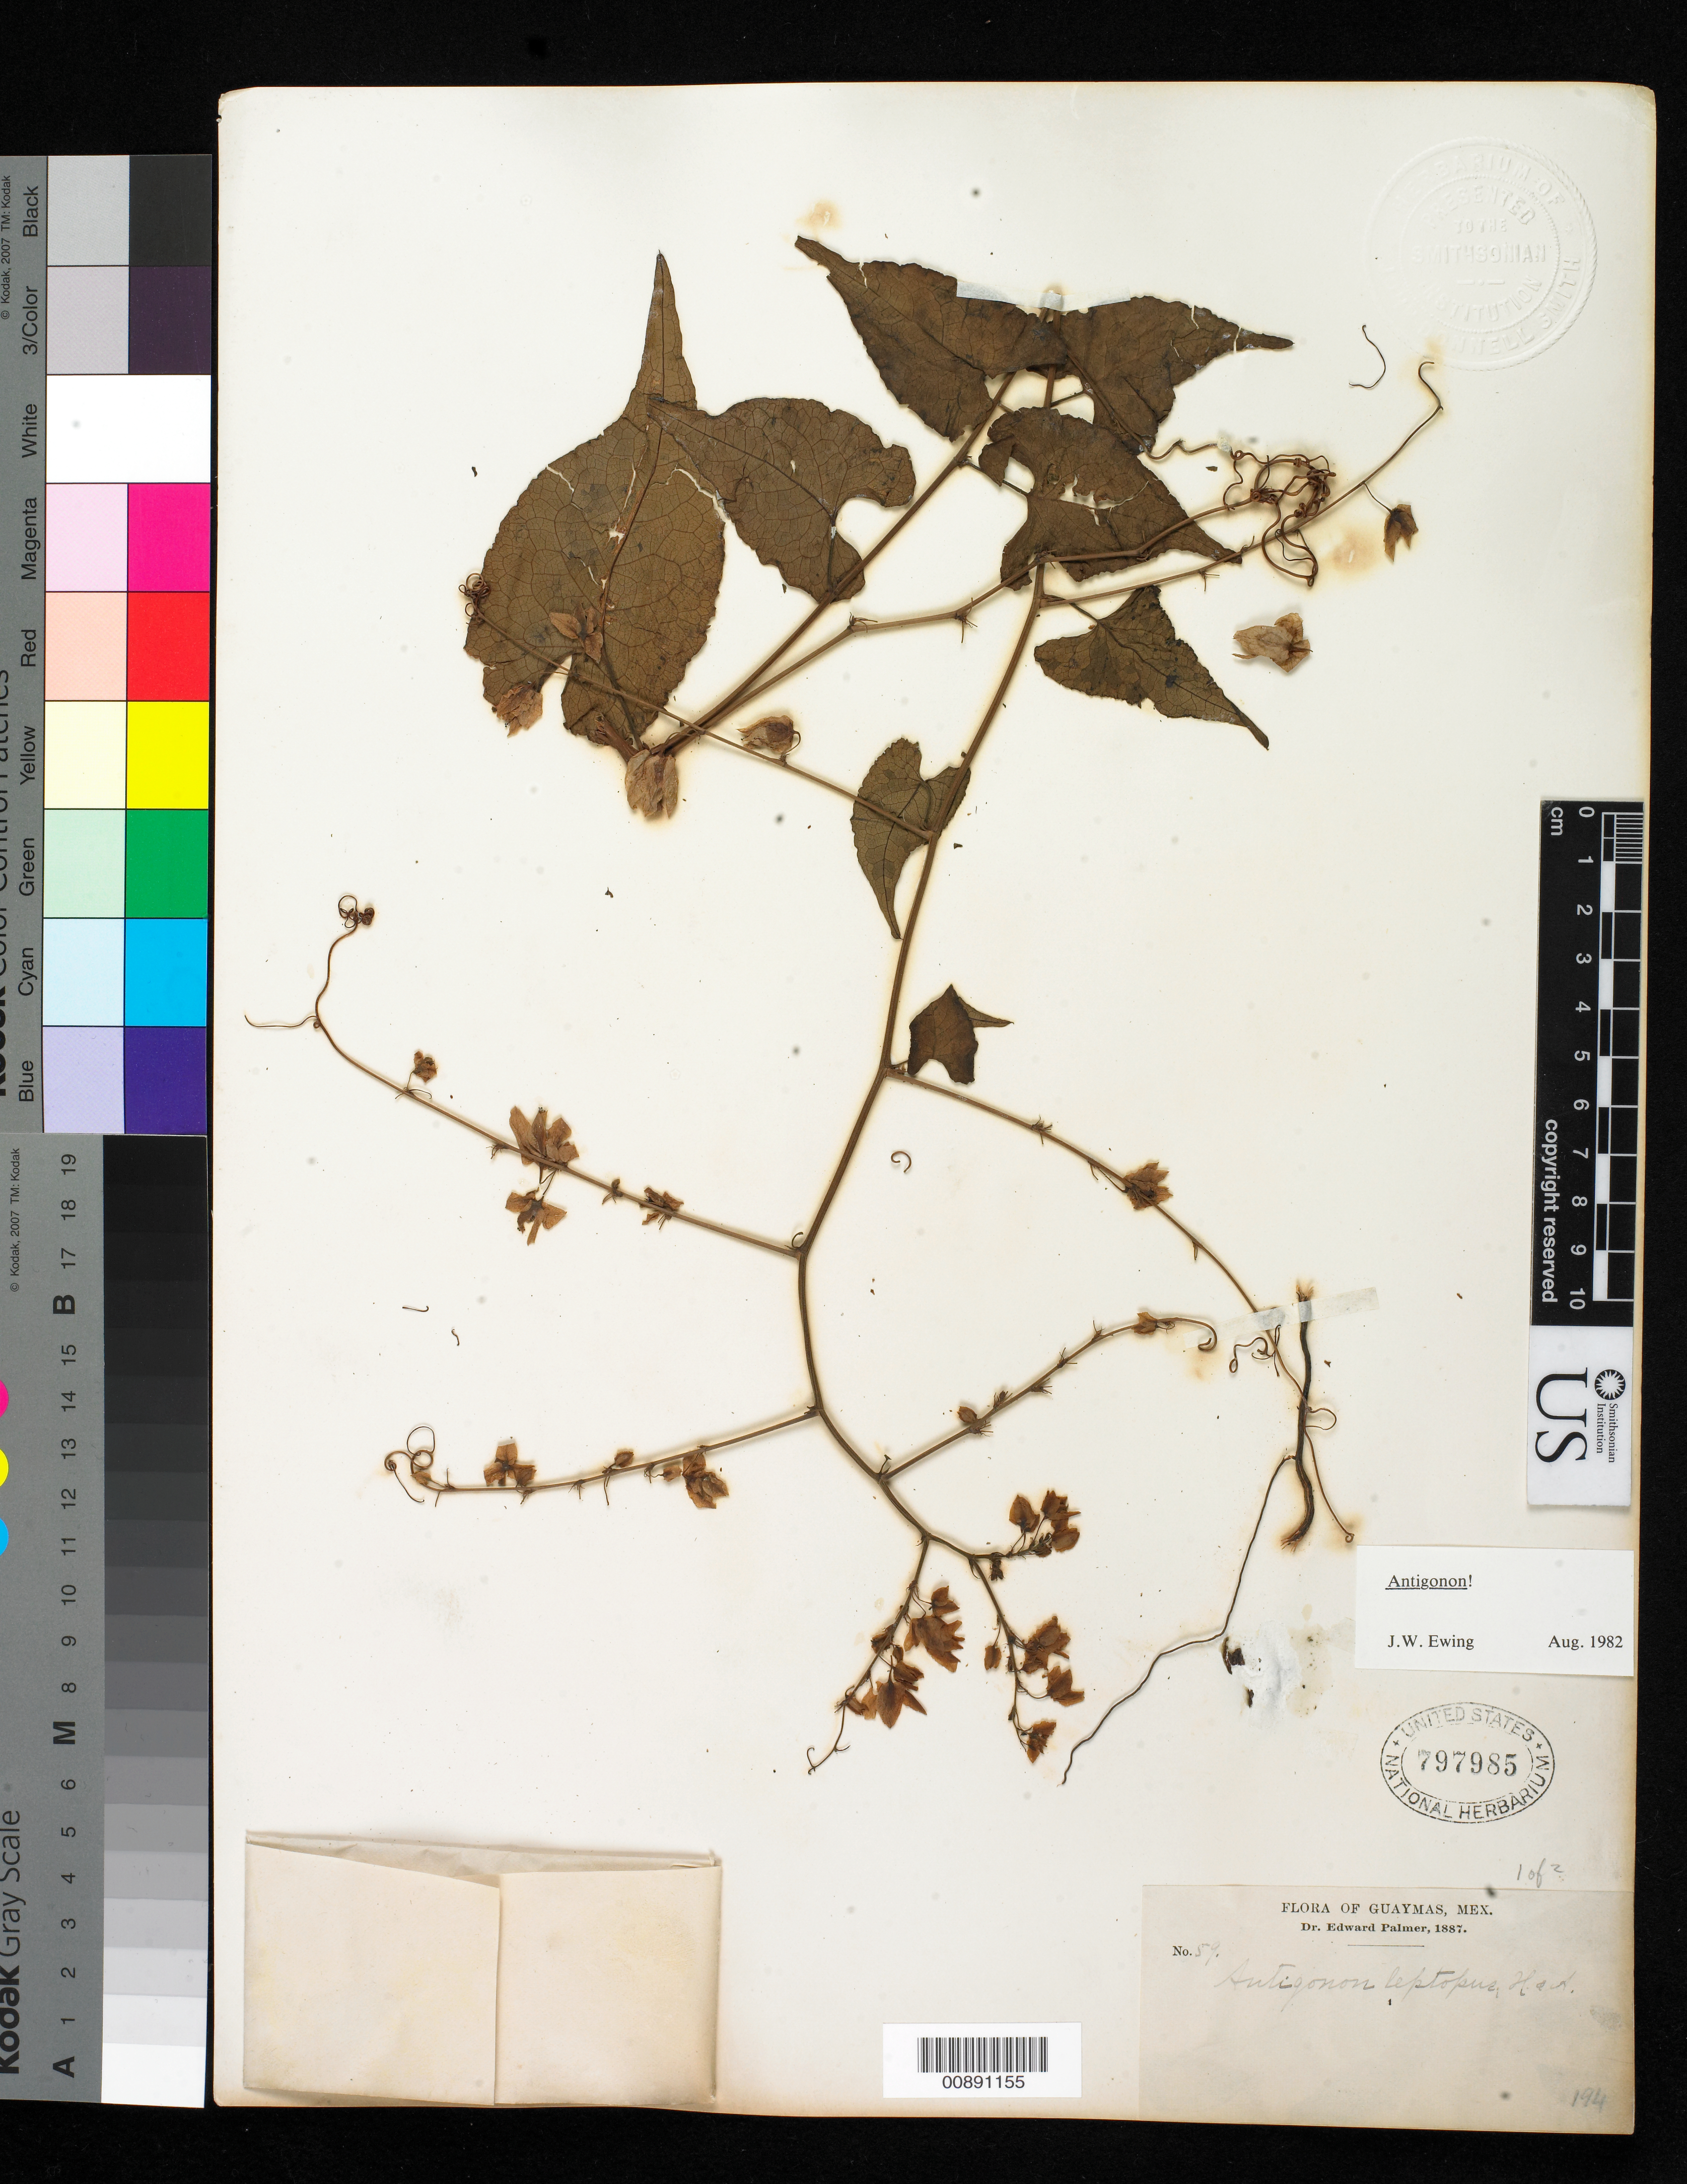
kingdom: Plantae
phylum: Tracheophyta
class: Magnoliopsida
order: Caryophyllales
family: Polygonaceae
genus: Antigonon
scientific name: Antigonon leptopus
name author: Hook. & Arn.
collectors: E. Palmer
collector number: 59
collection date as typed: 1887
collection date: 1887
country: Mexico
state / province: Sonora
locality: Guaymas, Sonora.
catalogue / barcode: US 797985